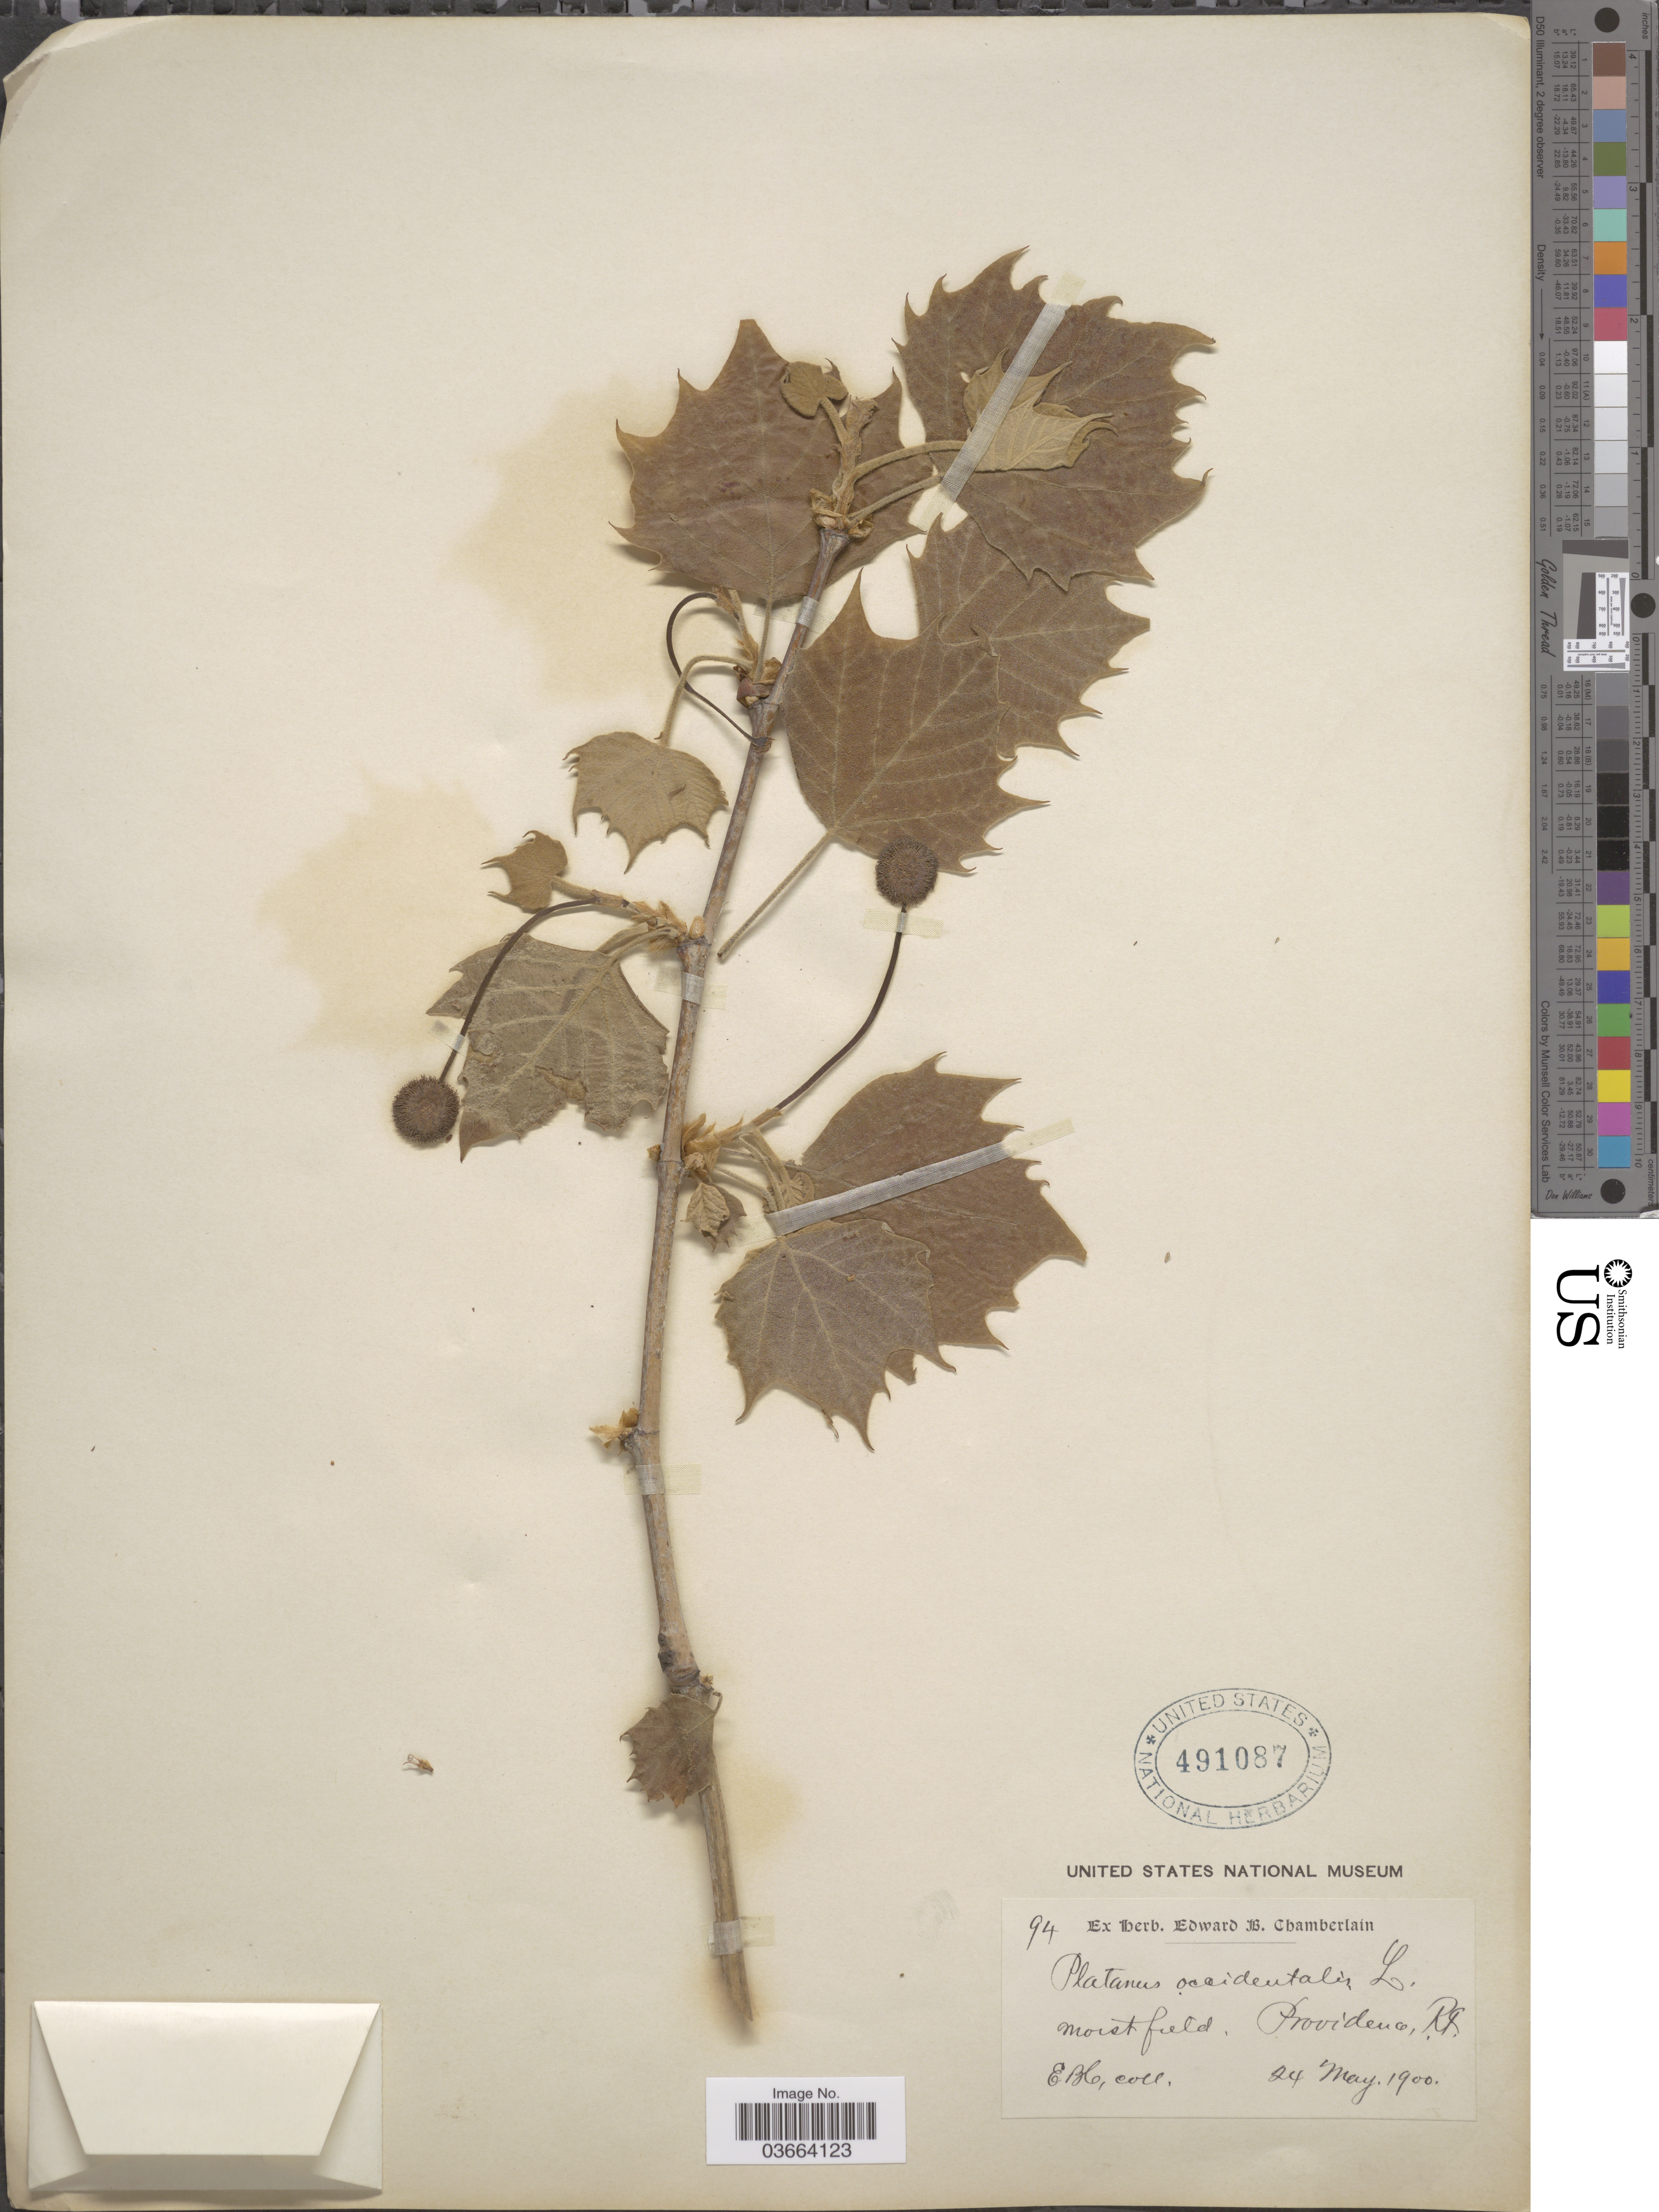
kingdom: Plantae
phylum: Tracheophyta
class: Magnoliopsida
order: Proteales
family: Platanaceae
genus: Platanus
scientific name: Platanus occidentalis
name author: L.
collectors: E. Chamberlain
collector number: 94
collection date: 1900-05-24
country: United States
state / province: Rhode Island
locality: Moist field. Providence.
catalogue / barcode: US 491087